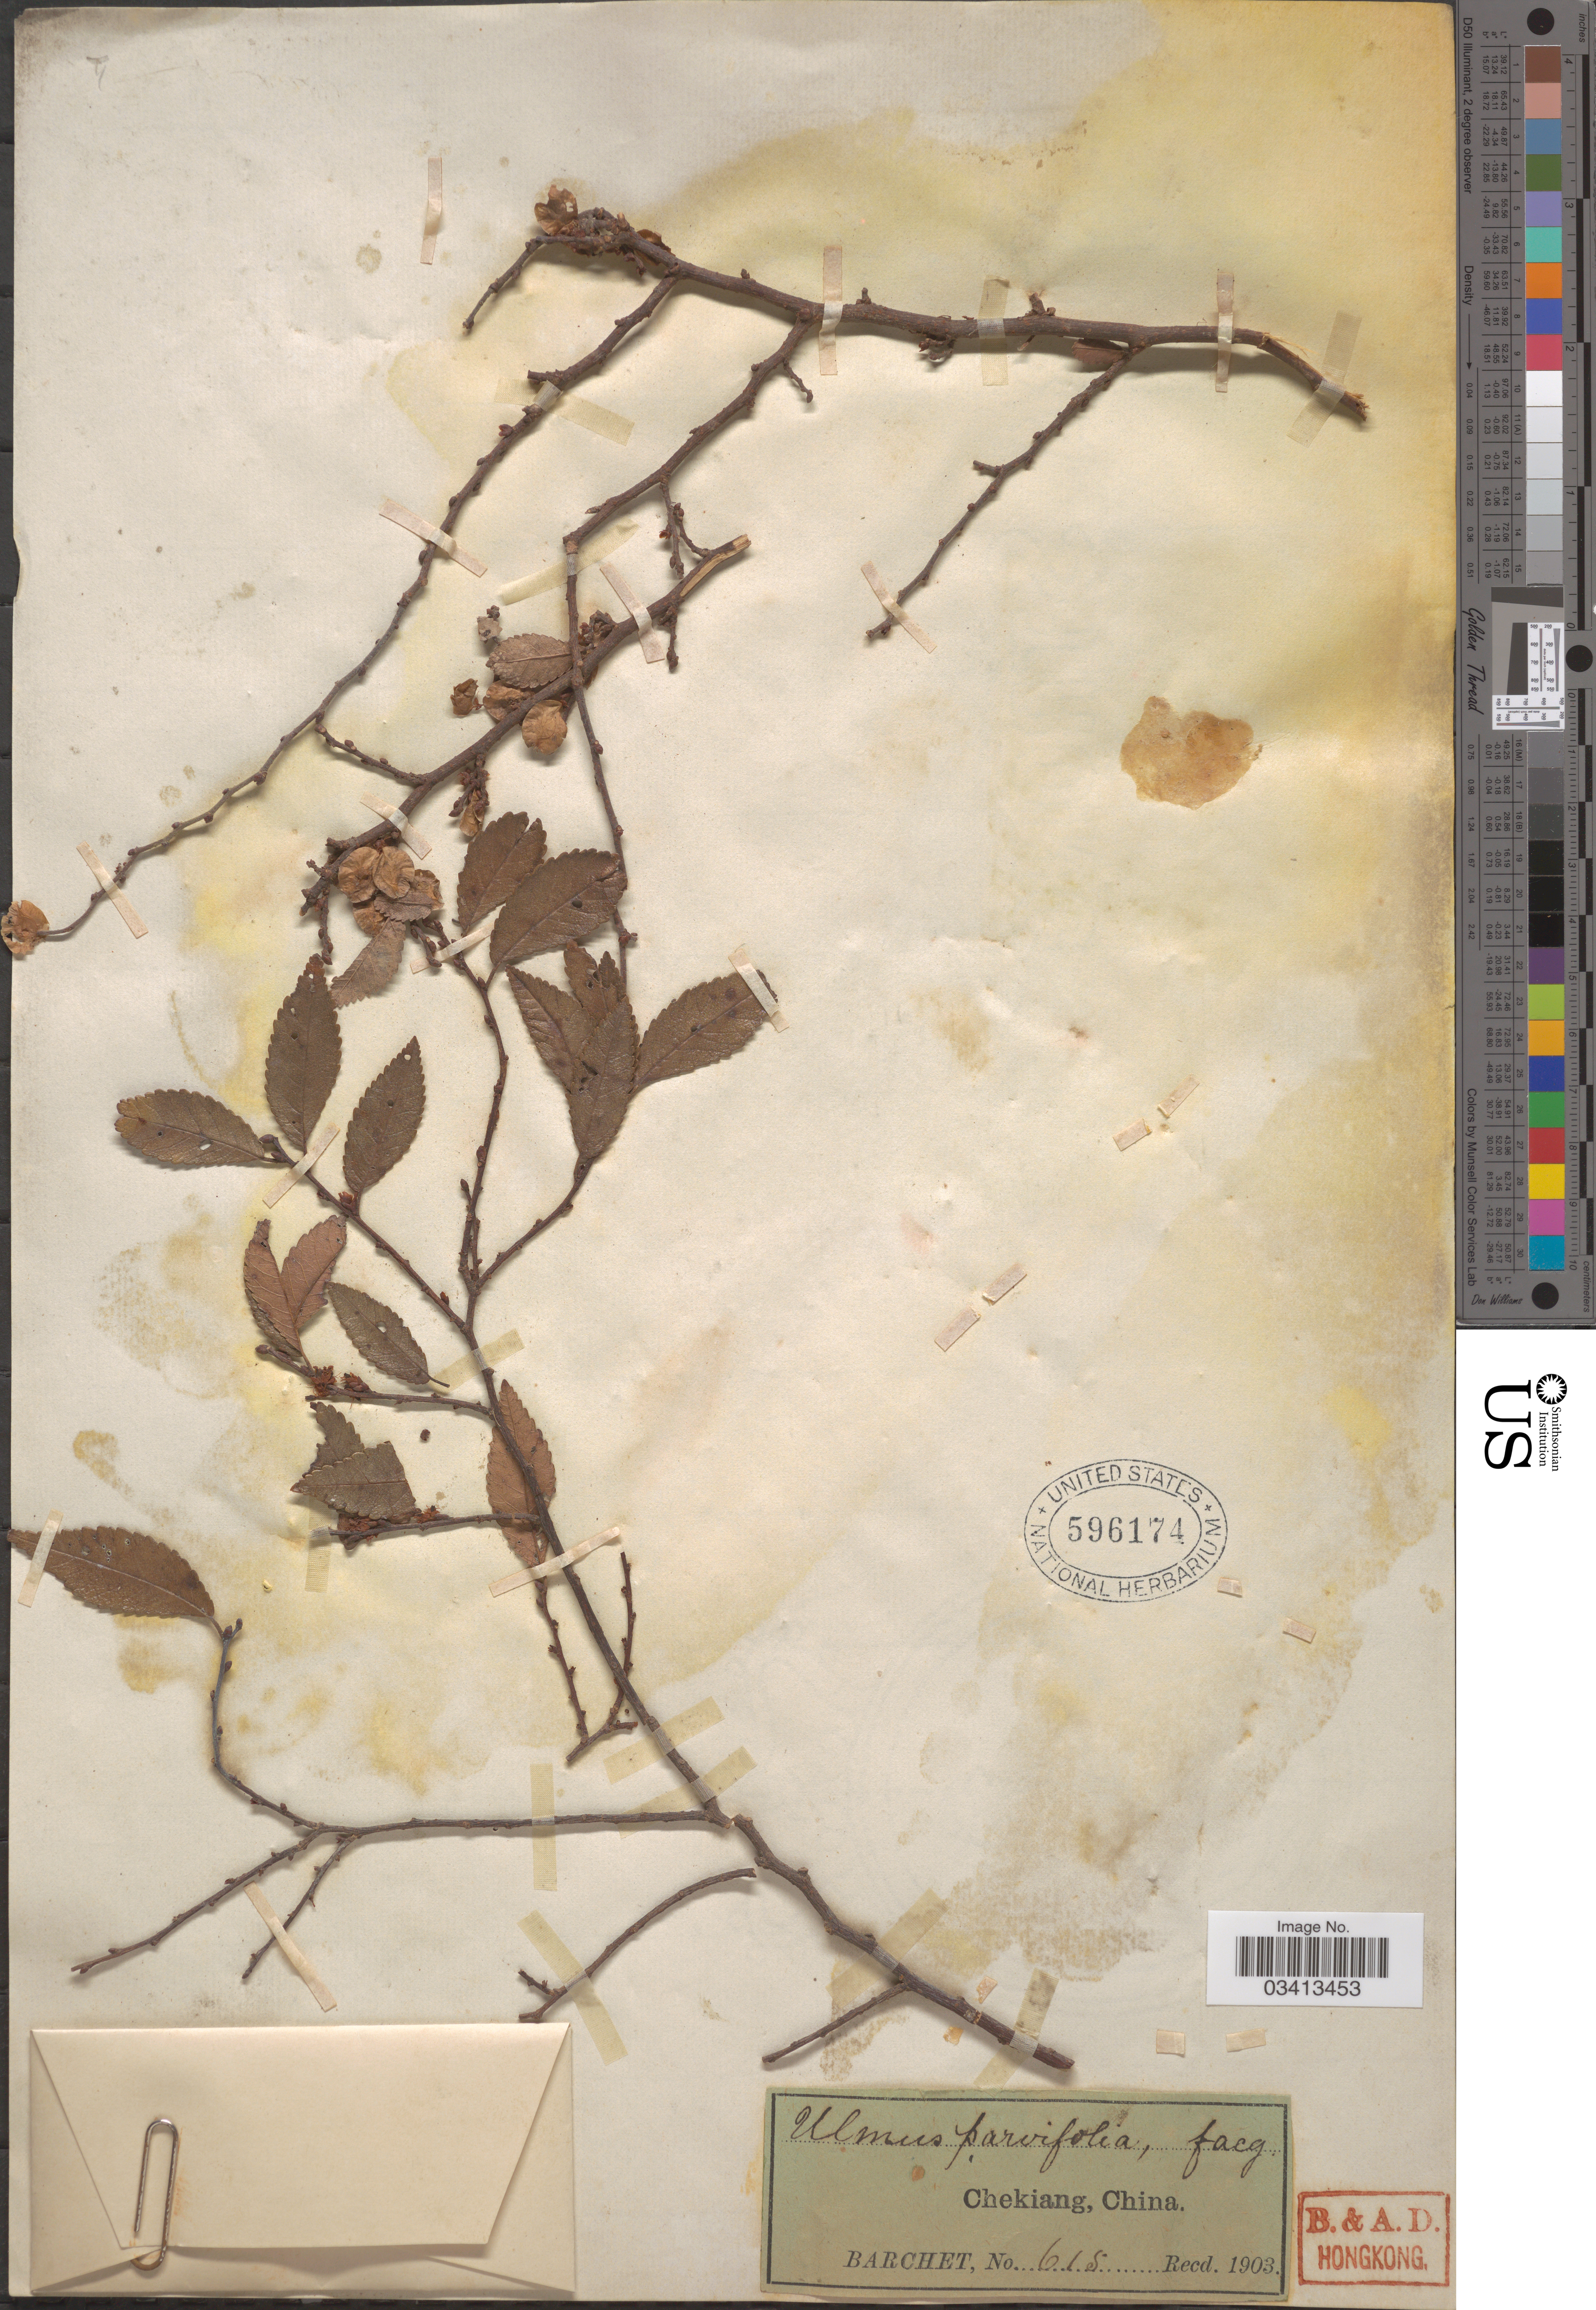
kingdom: Plantae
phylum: Tracheophyta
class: Magnoliopsida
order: Rosales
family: Ulmaceae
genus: Ulmus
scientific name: Ulmus parvifolia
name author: Jacq.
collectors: Barchet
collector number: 615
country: China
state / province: Zhejiang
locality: Chekiang.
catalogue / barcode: US 596174